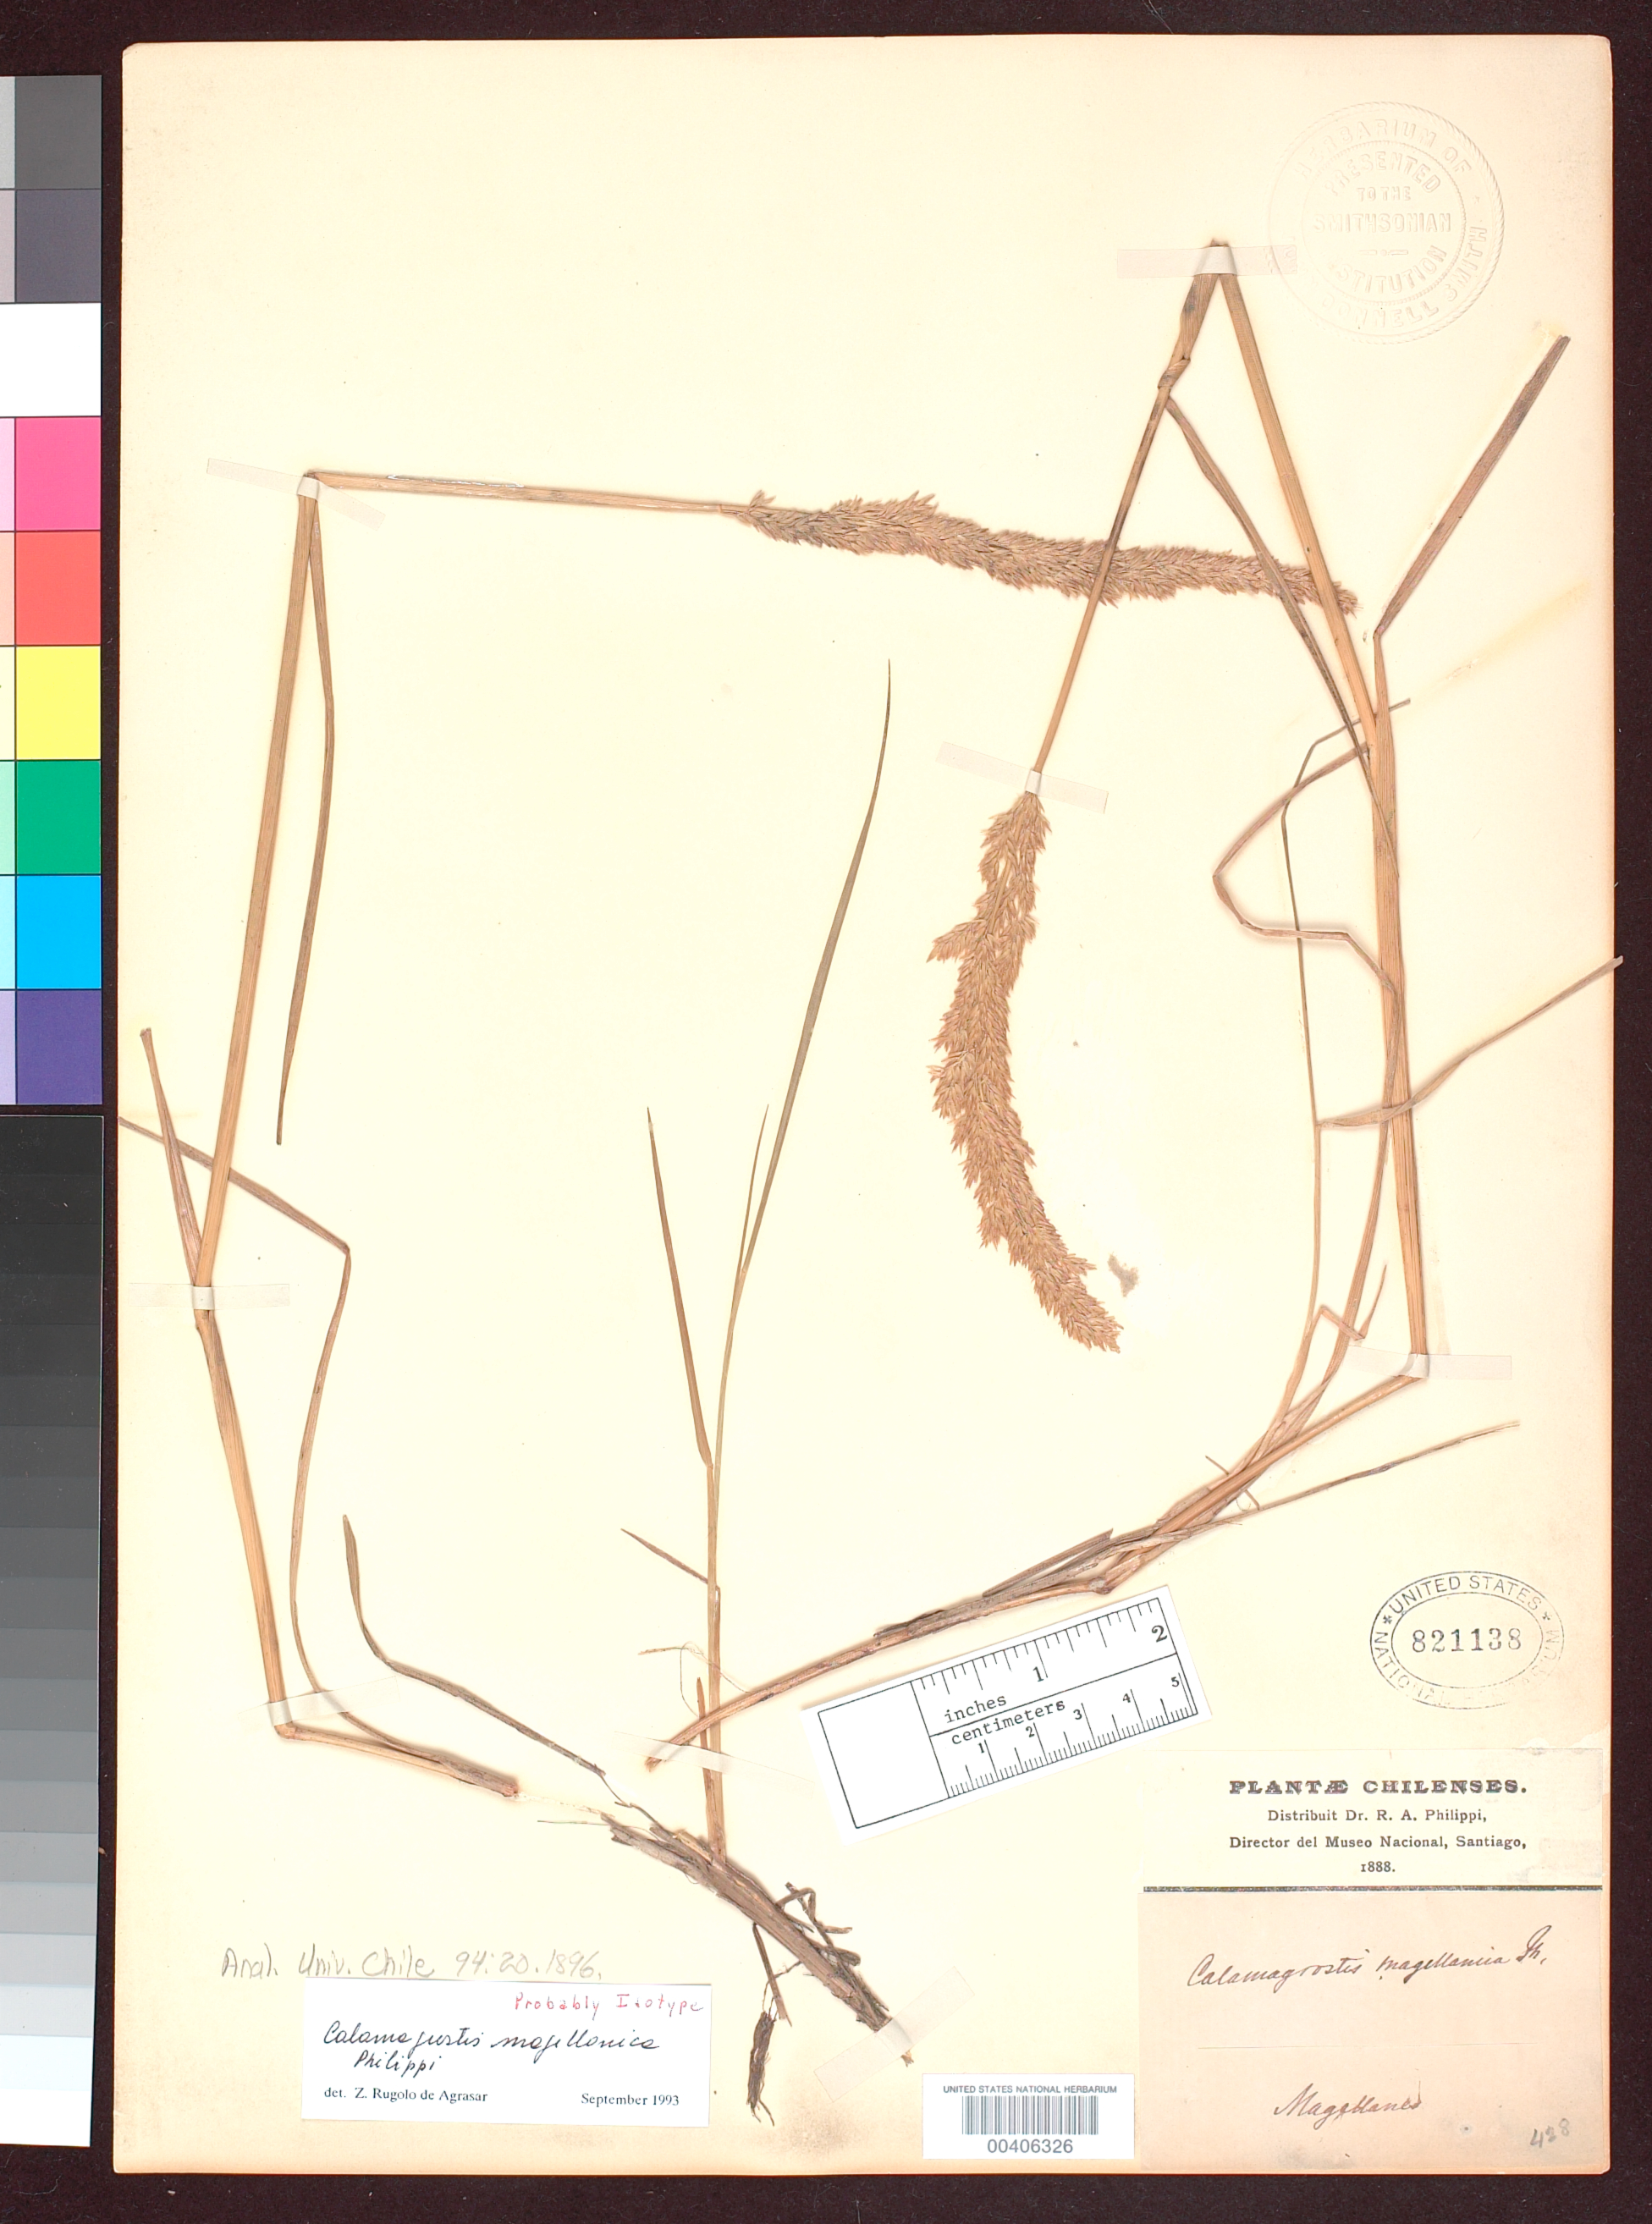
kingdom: Plantae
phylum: Tracheophyta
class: Liliopsida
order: Poales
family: Poaceae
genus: Calamagrostis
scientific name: Calamagrostis magellanica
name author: Phil.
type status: Possible Isotype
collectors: R. A. Philippi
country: Chile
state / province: Magallanes y de la Antártica Chilena (XII)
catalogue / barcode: US 821138